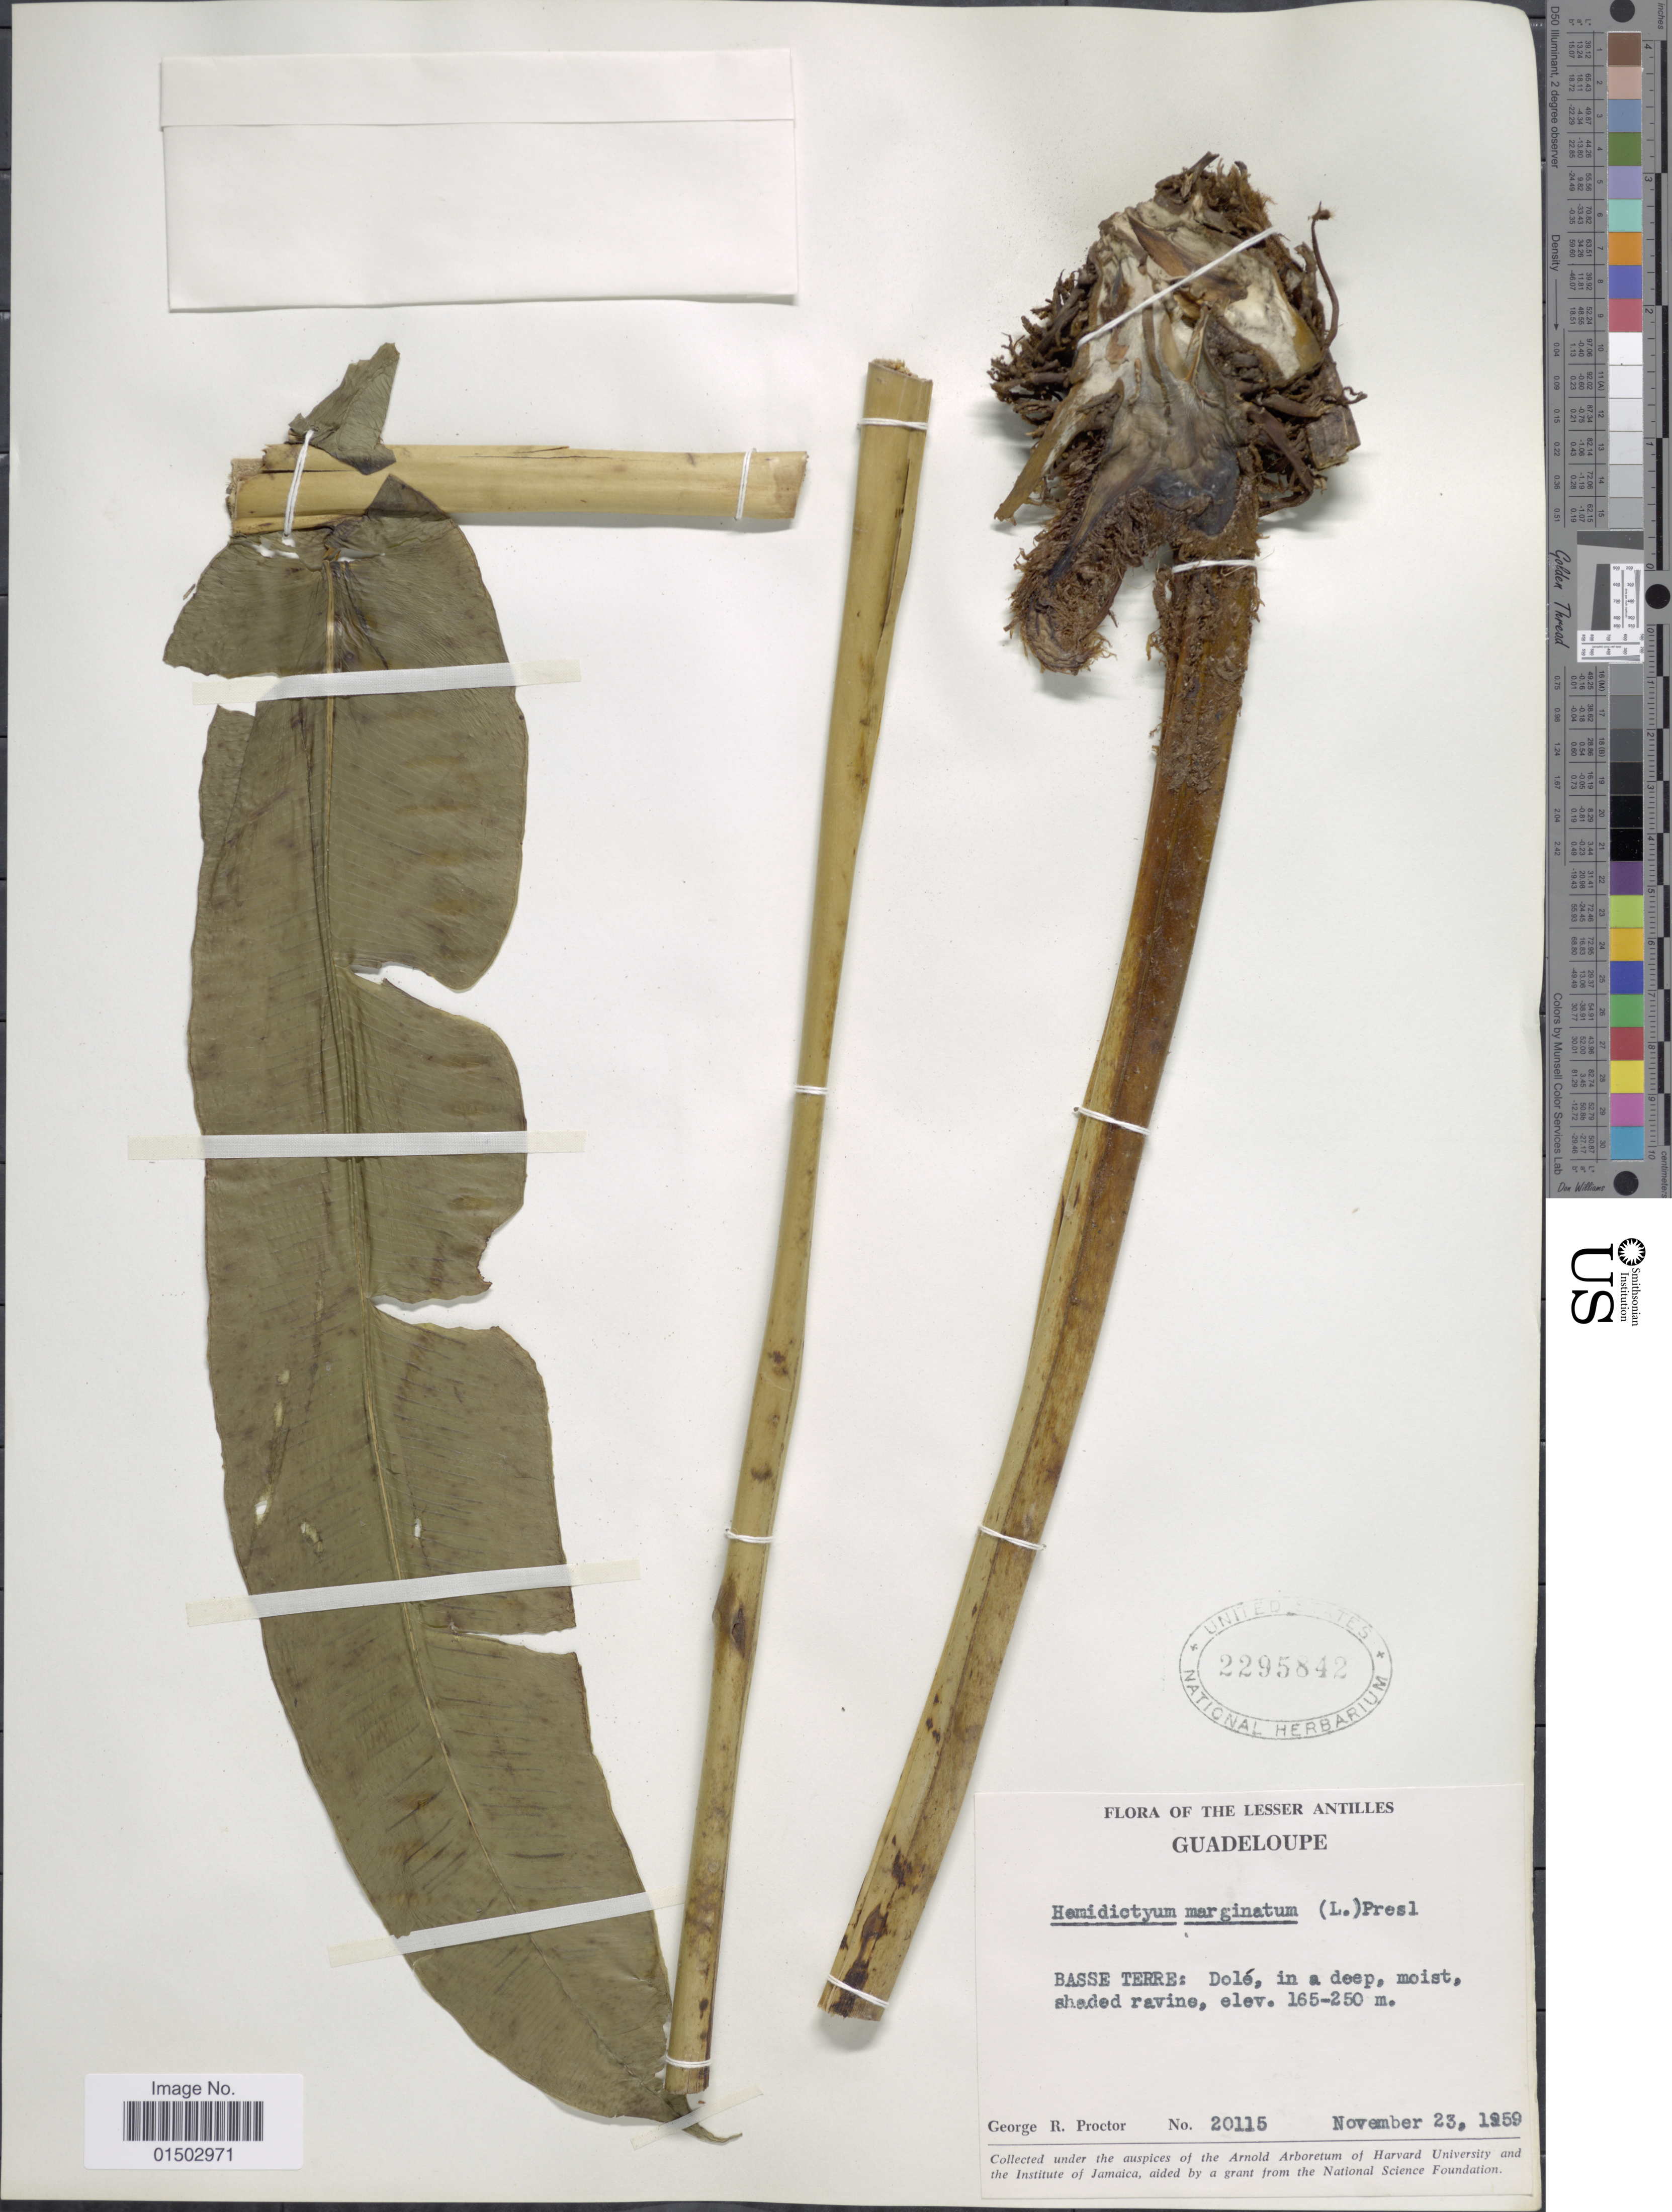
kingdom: Plantae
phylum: Tracheophyta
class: Polypodiopsida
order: Polypodiales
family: Hemidictyaceae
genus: Hemidictyum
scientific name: Hemidictyum marginatum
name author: (L.) C. Presl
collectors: G. R. Proctor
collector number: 20115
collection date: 1959-11-23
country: Guadeloupe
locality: Flora of the Lesser Antilles, Basse Terre: Dole in a deep, moist, shaded ravine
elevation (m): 165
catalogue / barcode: US 2295842